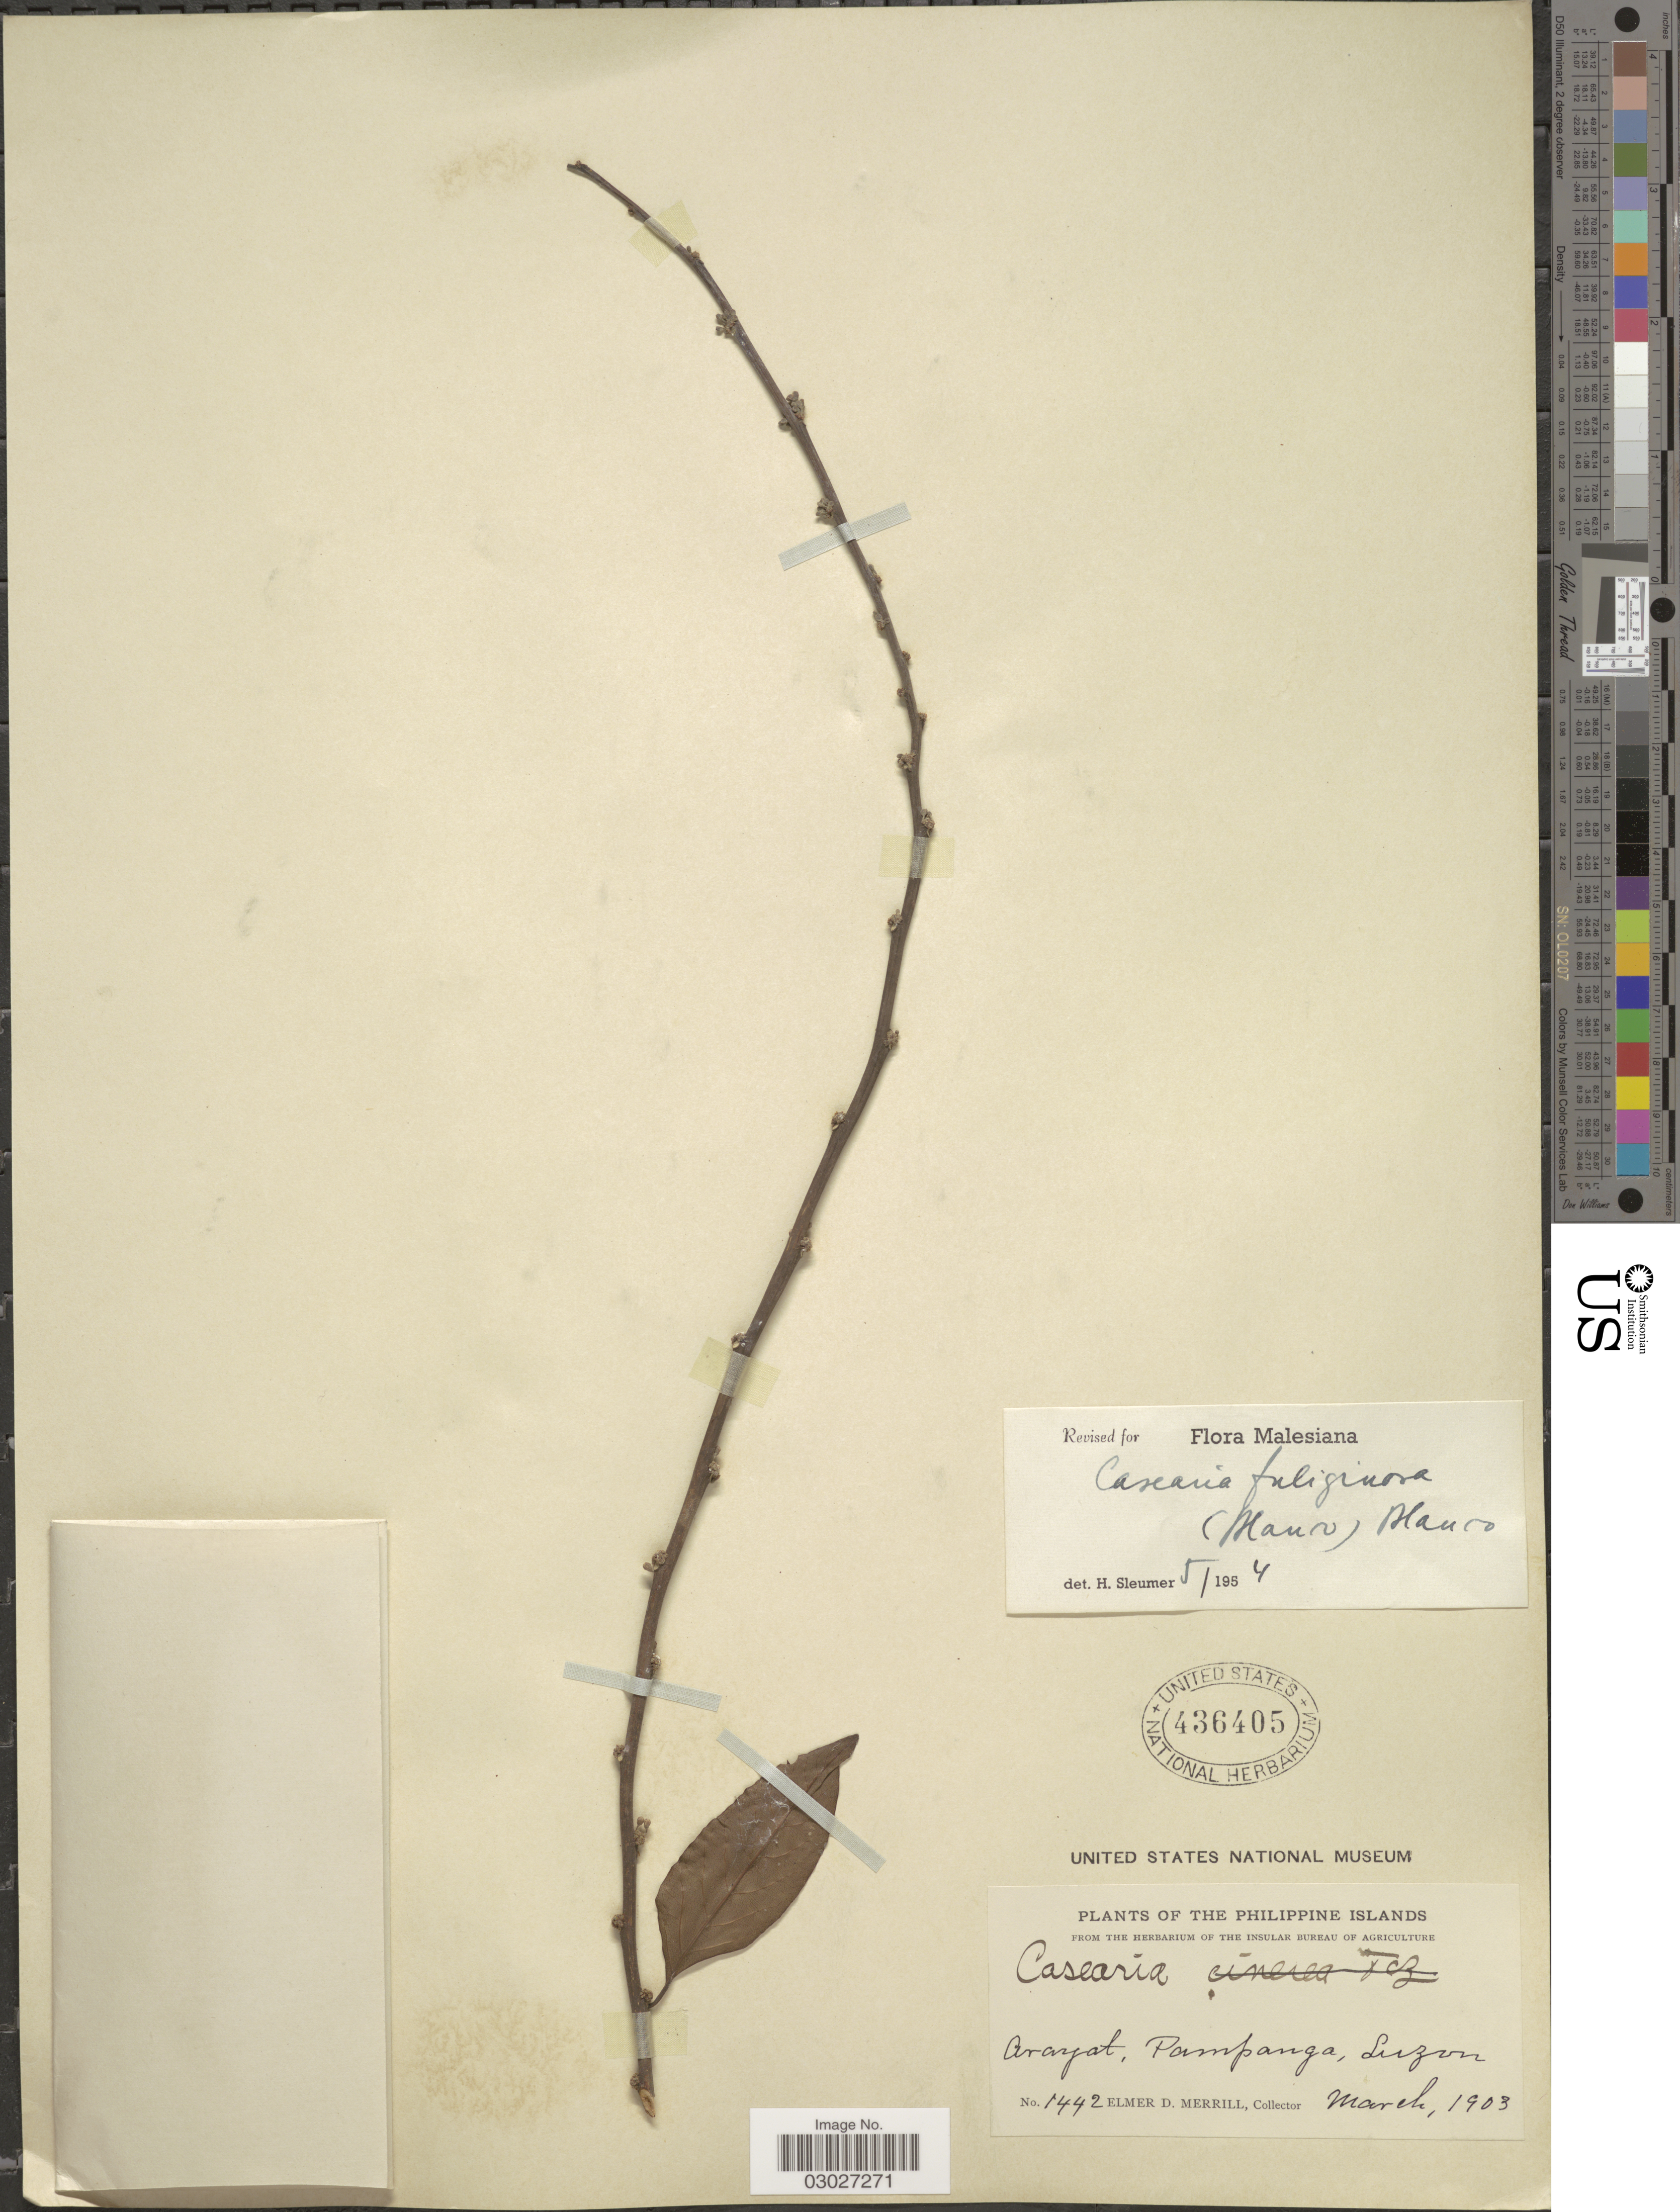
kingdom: Plantae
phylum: Tracheophyta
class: Magnoliopsida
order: Malpighiales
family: Salicaceae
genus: Casearia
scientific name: Casearia fuliginosa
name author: (Blanco) Blanco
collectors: E. D. Merrill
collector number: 1442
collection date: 1903-03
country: Philippines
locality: The Philippine Islands, Arayat, Pampanga, Luzon.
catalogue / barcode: US 436405